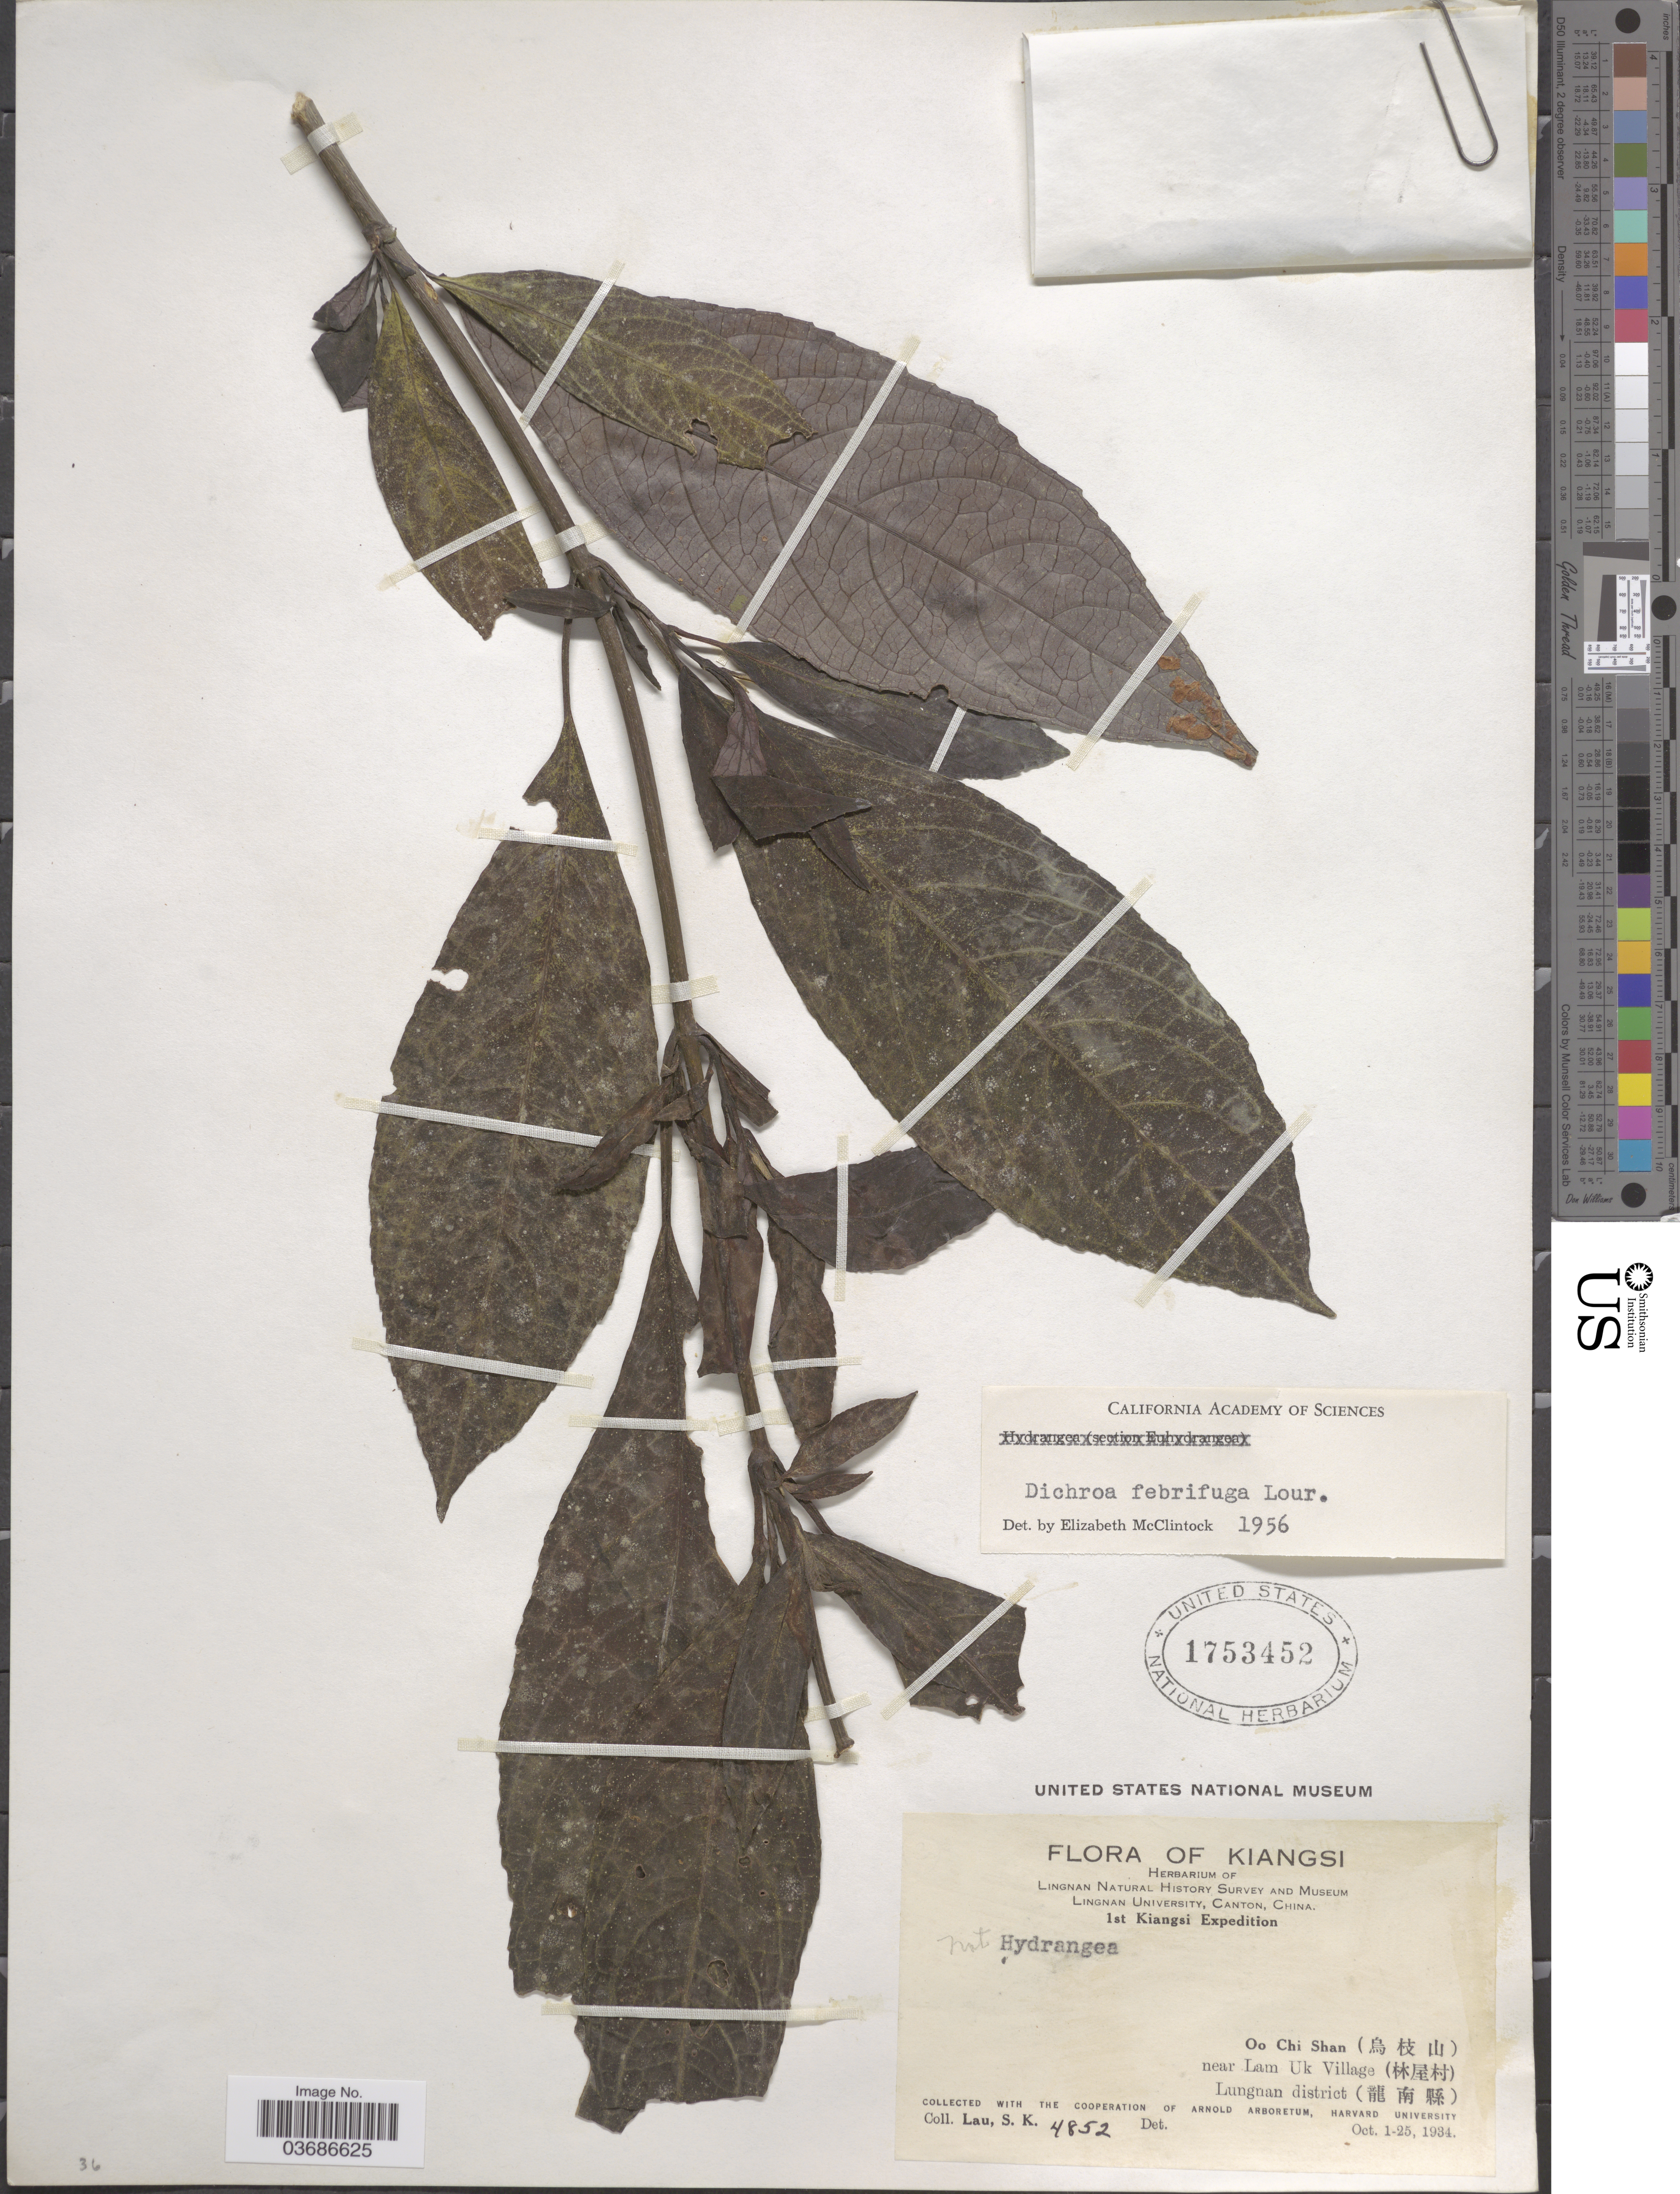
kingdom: Plantae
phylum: Tracheophyta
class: Magnoliopsida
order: Cornales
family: Hydrangeaceae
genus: Hydrangea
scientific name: Hydrangea febrifuga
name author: (Lour.) Y. De Smet & C. Granados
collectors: S. K. Lau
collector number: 4852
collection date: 1934-10-01/1934-10-25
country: China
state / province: Jiangxi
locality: Kiangsi. Lingnan Natural History Survey and Museum. 1st Kiangsi Expedition. Oo Chi Shan (X) near Lam Uk Village (X). Lungnan district (X).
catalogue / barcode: US 1753452